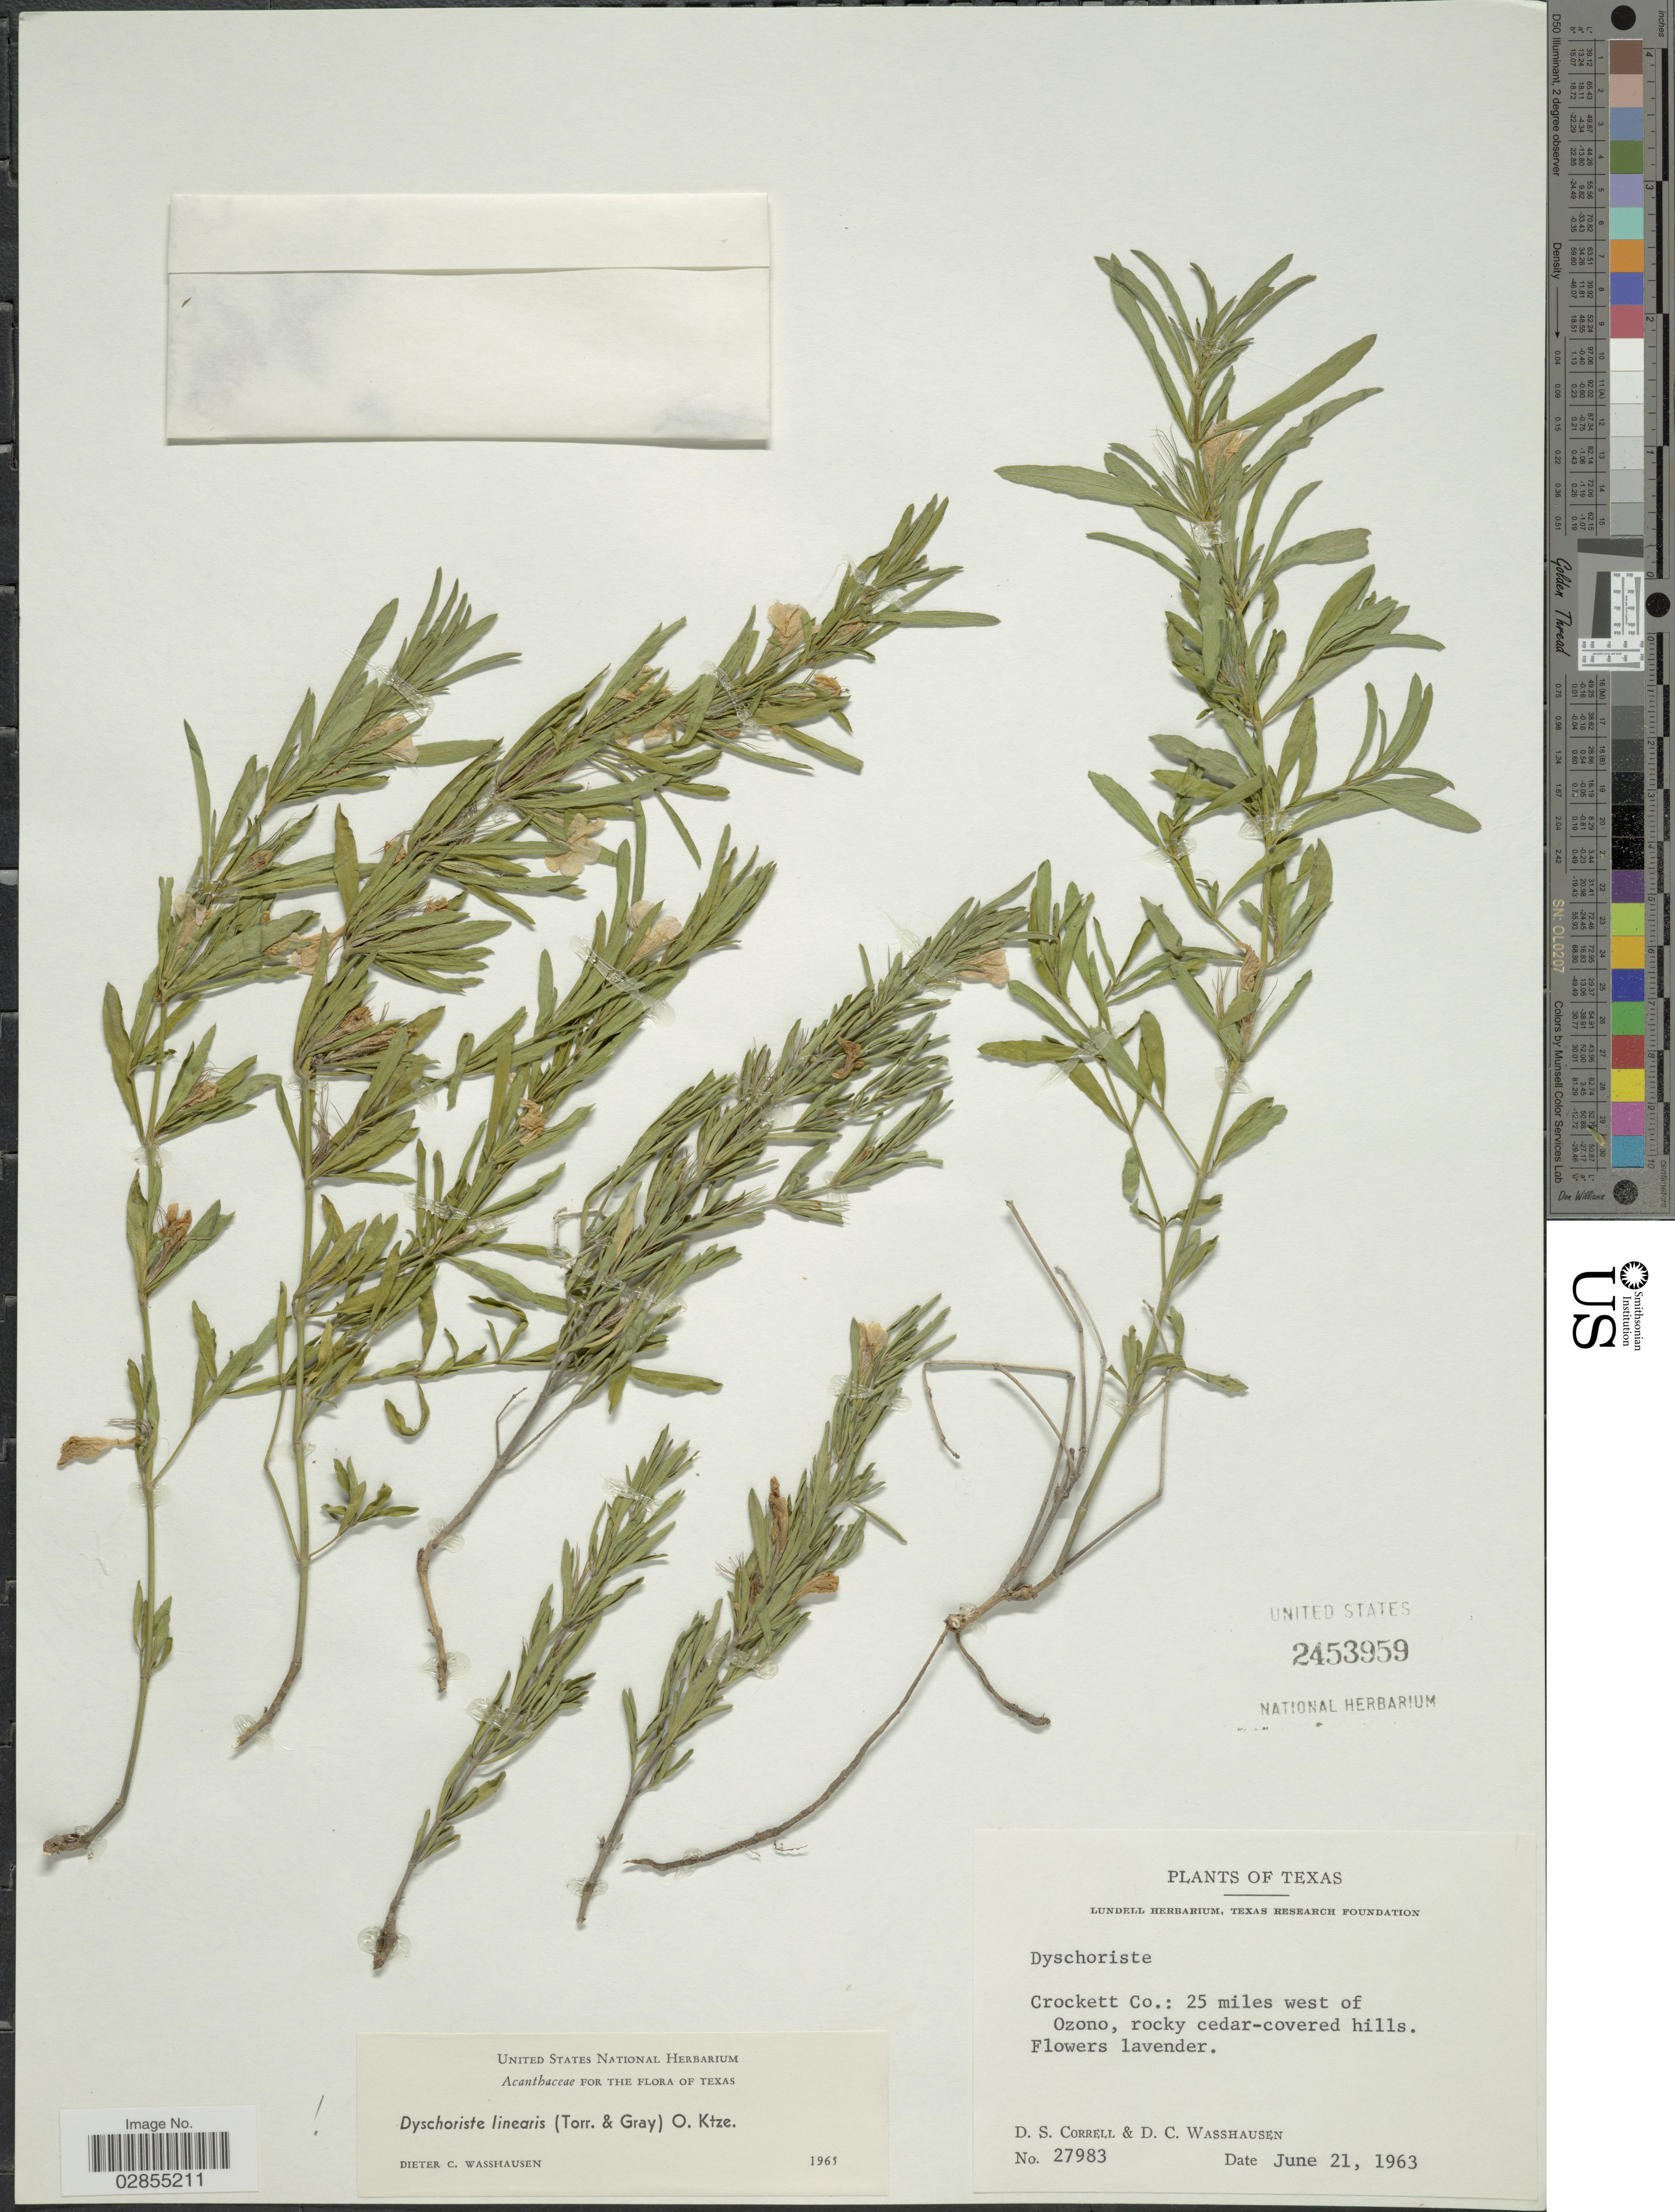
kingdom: Plantae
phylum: Tracheophyta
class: Magnoliopsida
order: Lamiales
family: Acanthaceae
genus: Dyschoriste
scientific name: Dyschoriste linearis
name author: (Torr. & A. Gray) Kuntze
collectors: D. S. Correll & D. C. Wasshausen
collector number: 27983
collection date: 1963-06-21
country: United States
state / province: Texas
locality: Crockett Co.: 25 miles west of Ozono.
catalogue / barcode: US 2453959